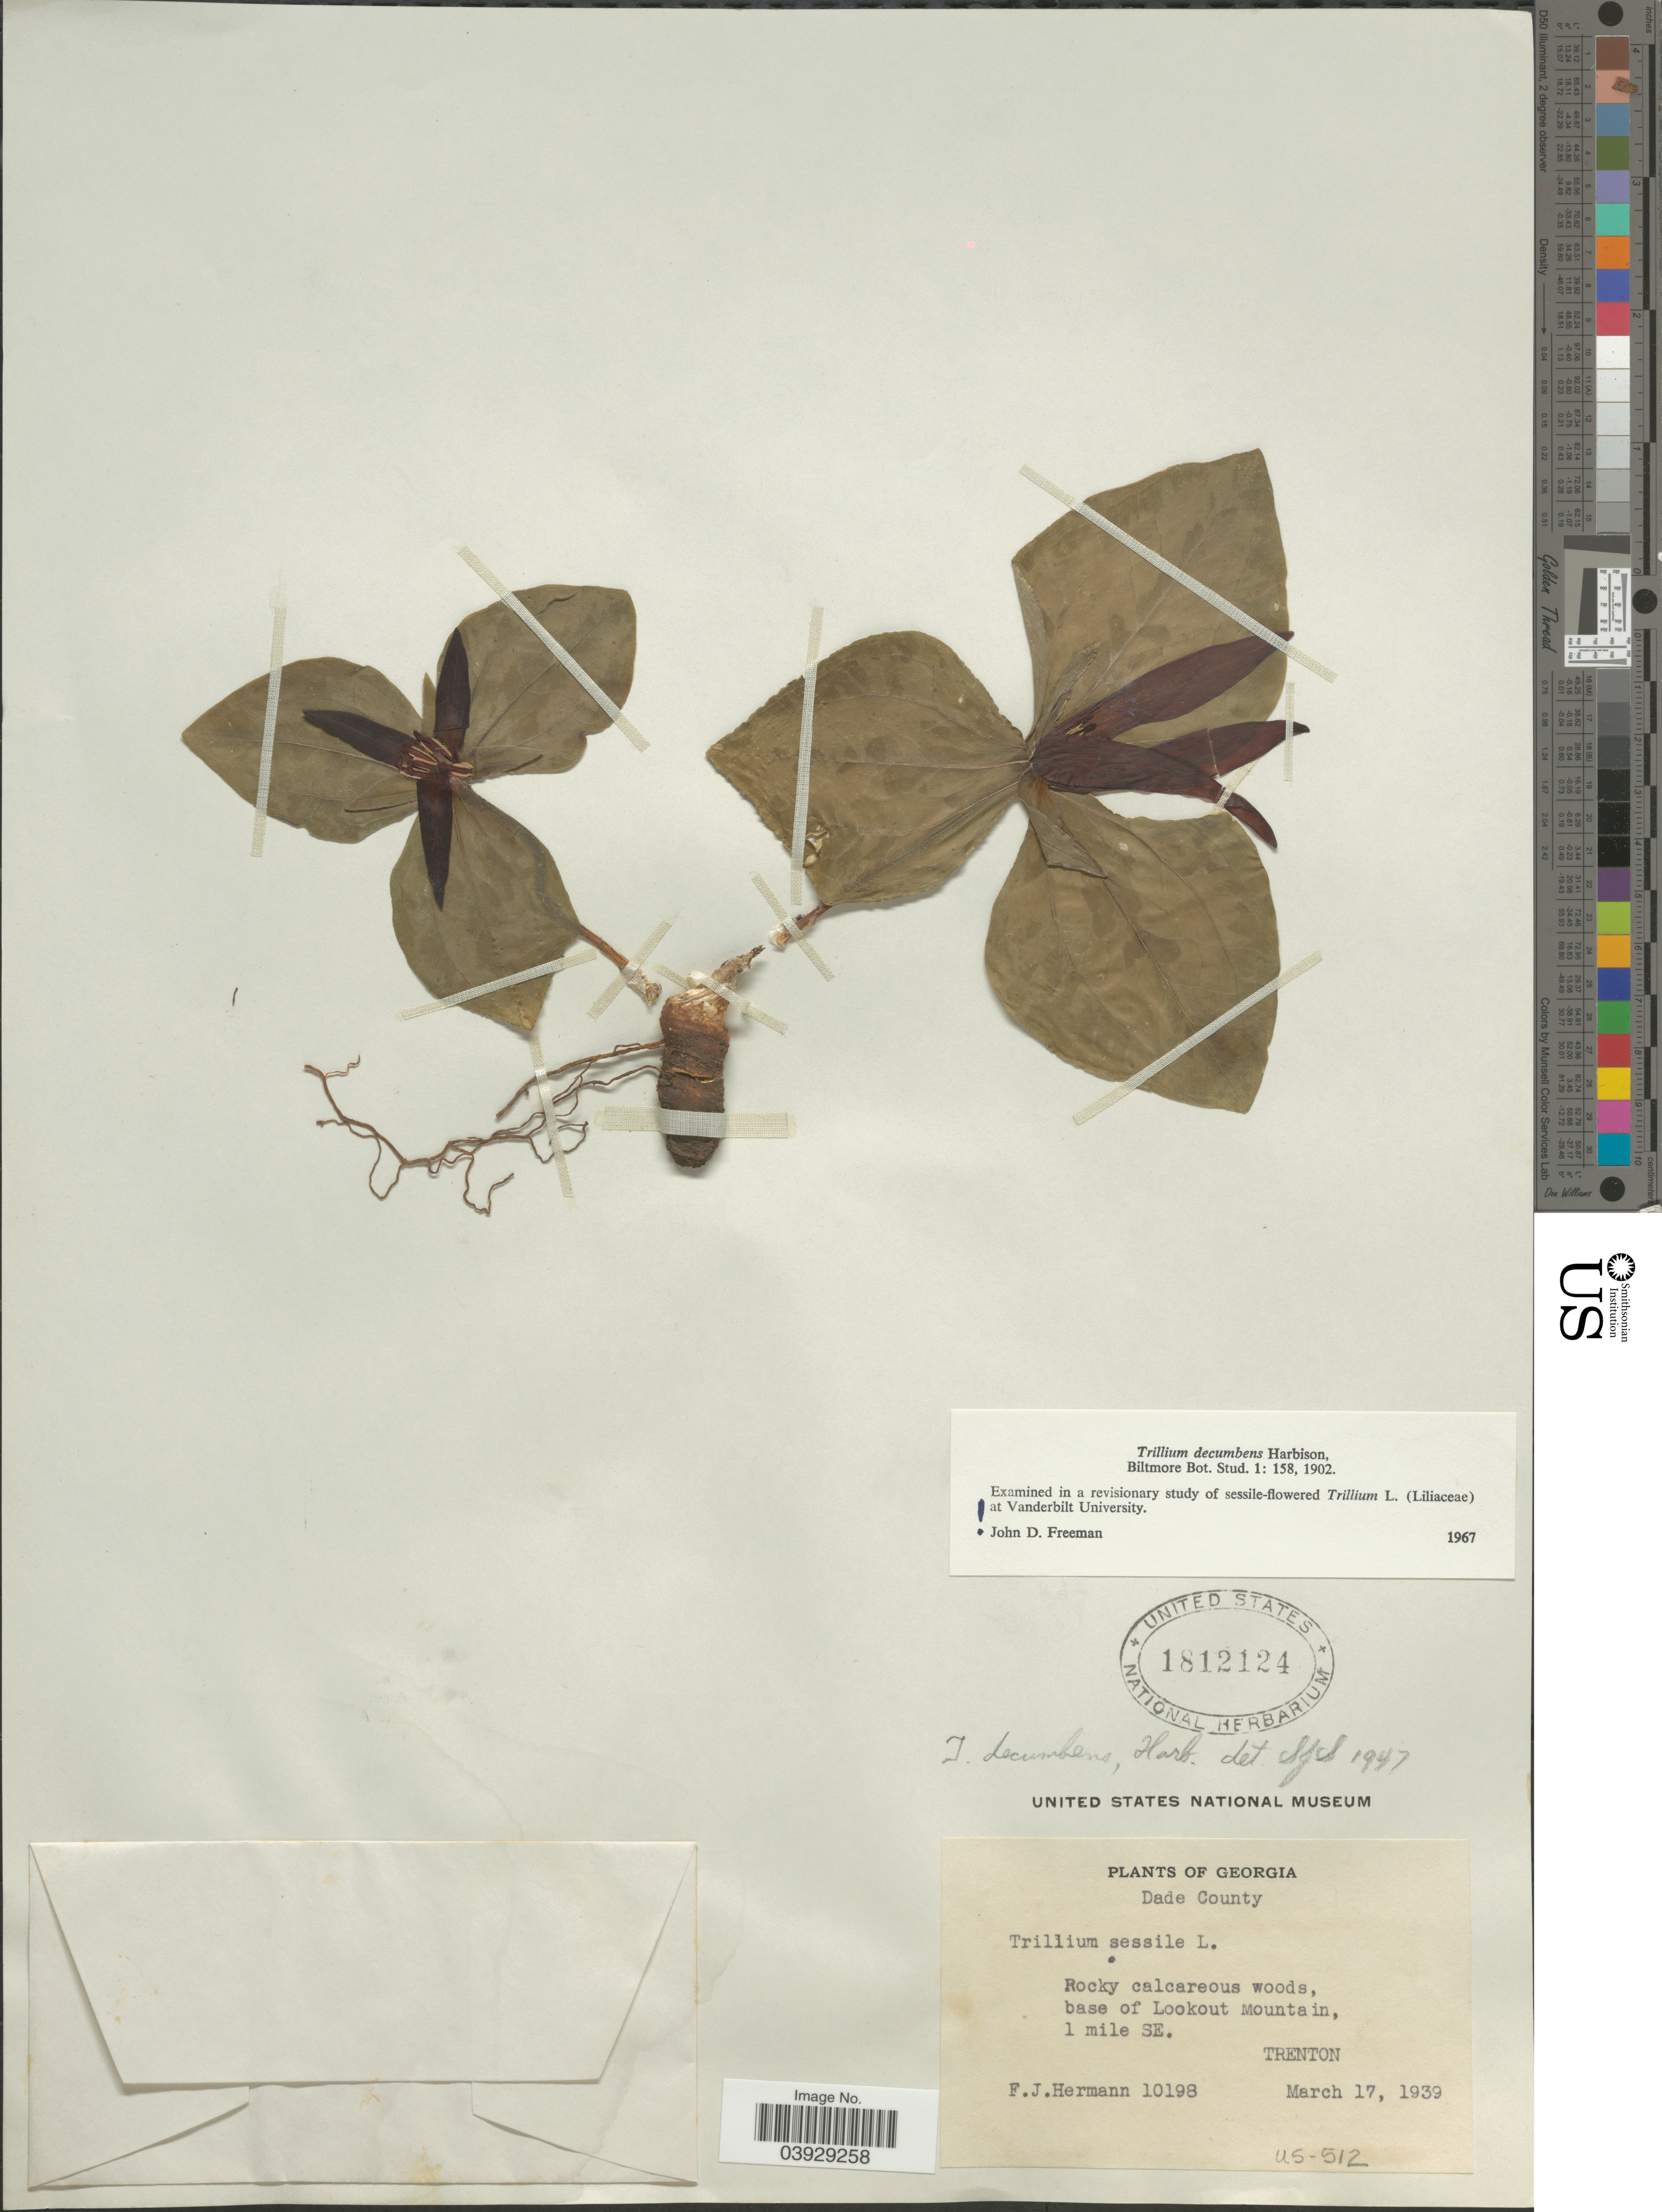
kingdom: Plantae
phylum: Tracheophyta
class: Liliopsida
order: Liliales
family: Melanthiaceae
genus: Trillium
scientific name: Trillium decumbens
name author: Harb.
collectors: F. J. Hermann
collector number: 10198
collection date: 1939-03-17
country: United States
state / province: Georgia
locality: Dade County. Base of Lookout Mountain, 1 mile SE. Trenton.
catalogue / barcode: US 1812124